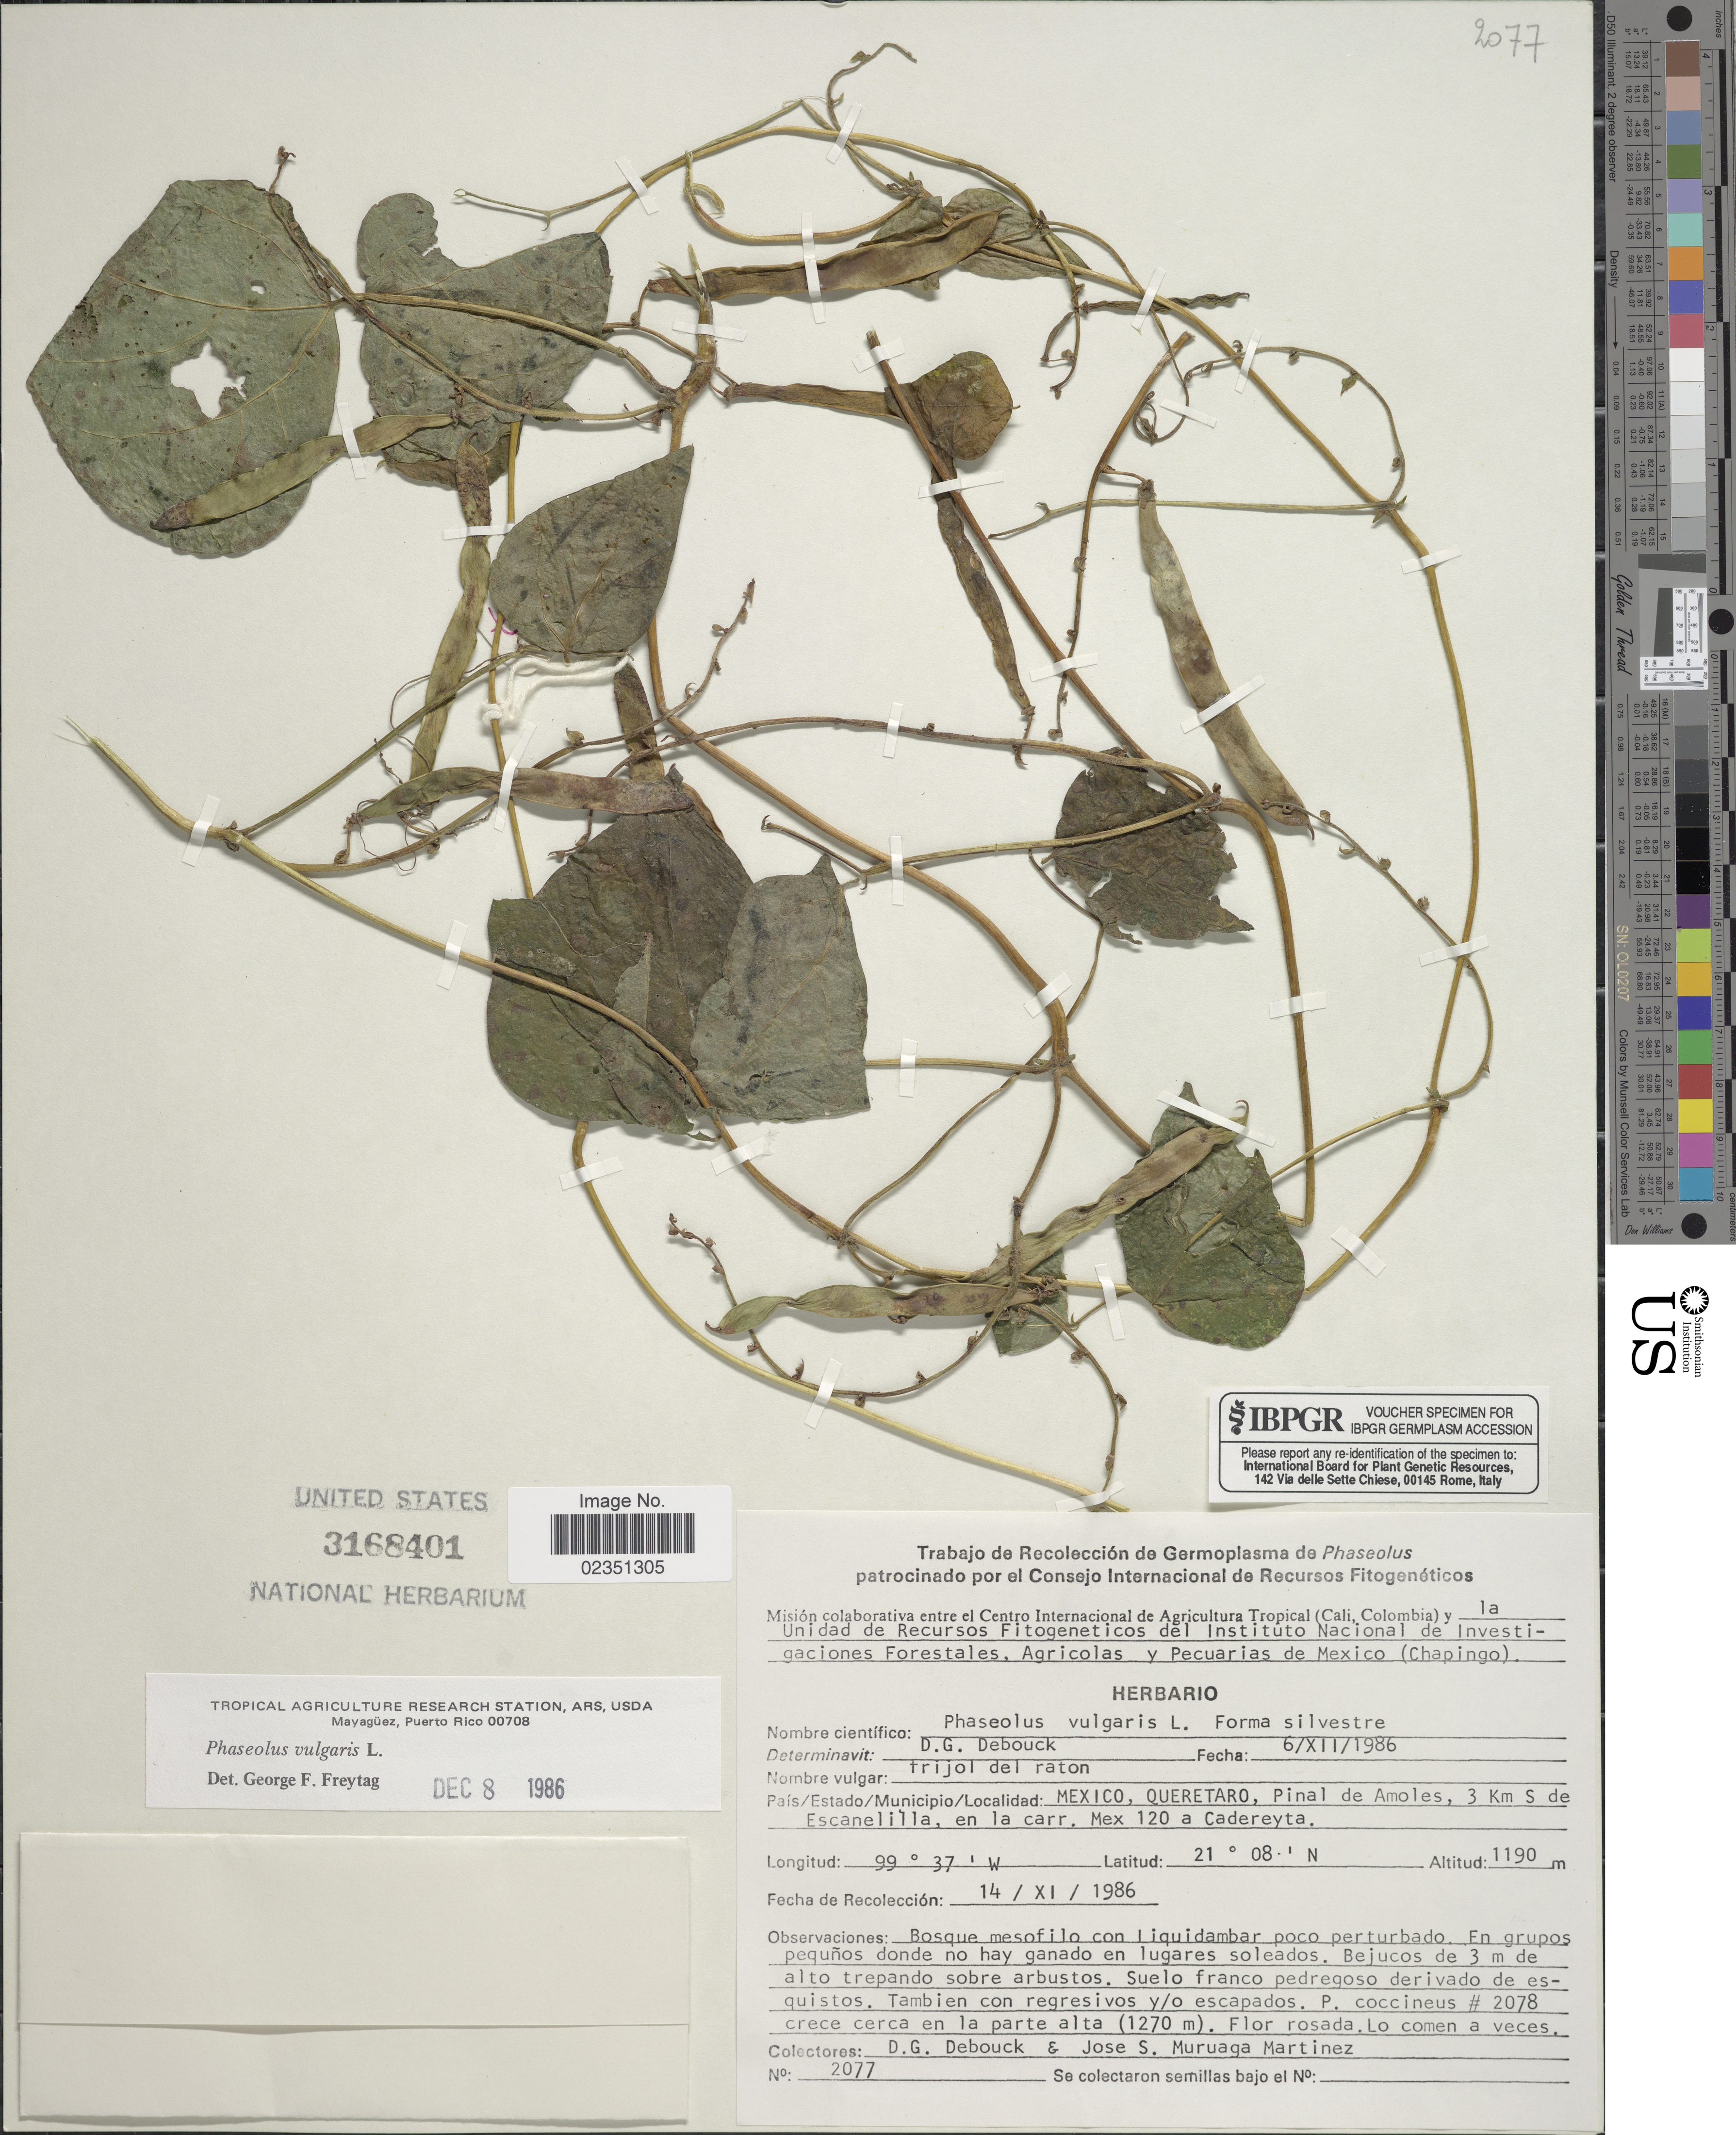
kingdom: Plantae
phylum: Tracheophyta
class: Magnoliopsida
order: Fabales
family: Fabaceae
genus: Phaseolus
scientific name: Phaseolus vulgaris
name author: L.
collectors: D. Debouck & J. Muruaga Martinez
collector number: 2077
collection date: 1986-11-14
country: Mexico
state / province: Querétaro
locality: Pinal de Amoles, 3 Km S de Escanelilla, en la carr. Mex 120 a Cadereyta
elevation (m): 1190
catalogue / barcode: US 3168401